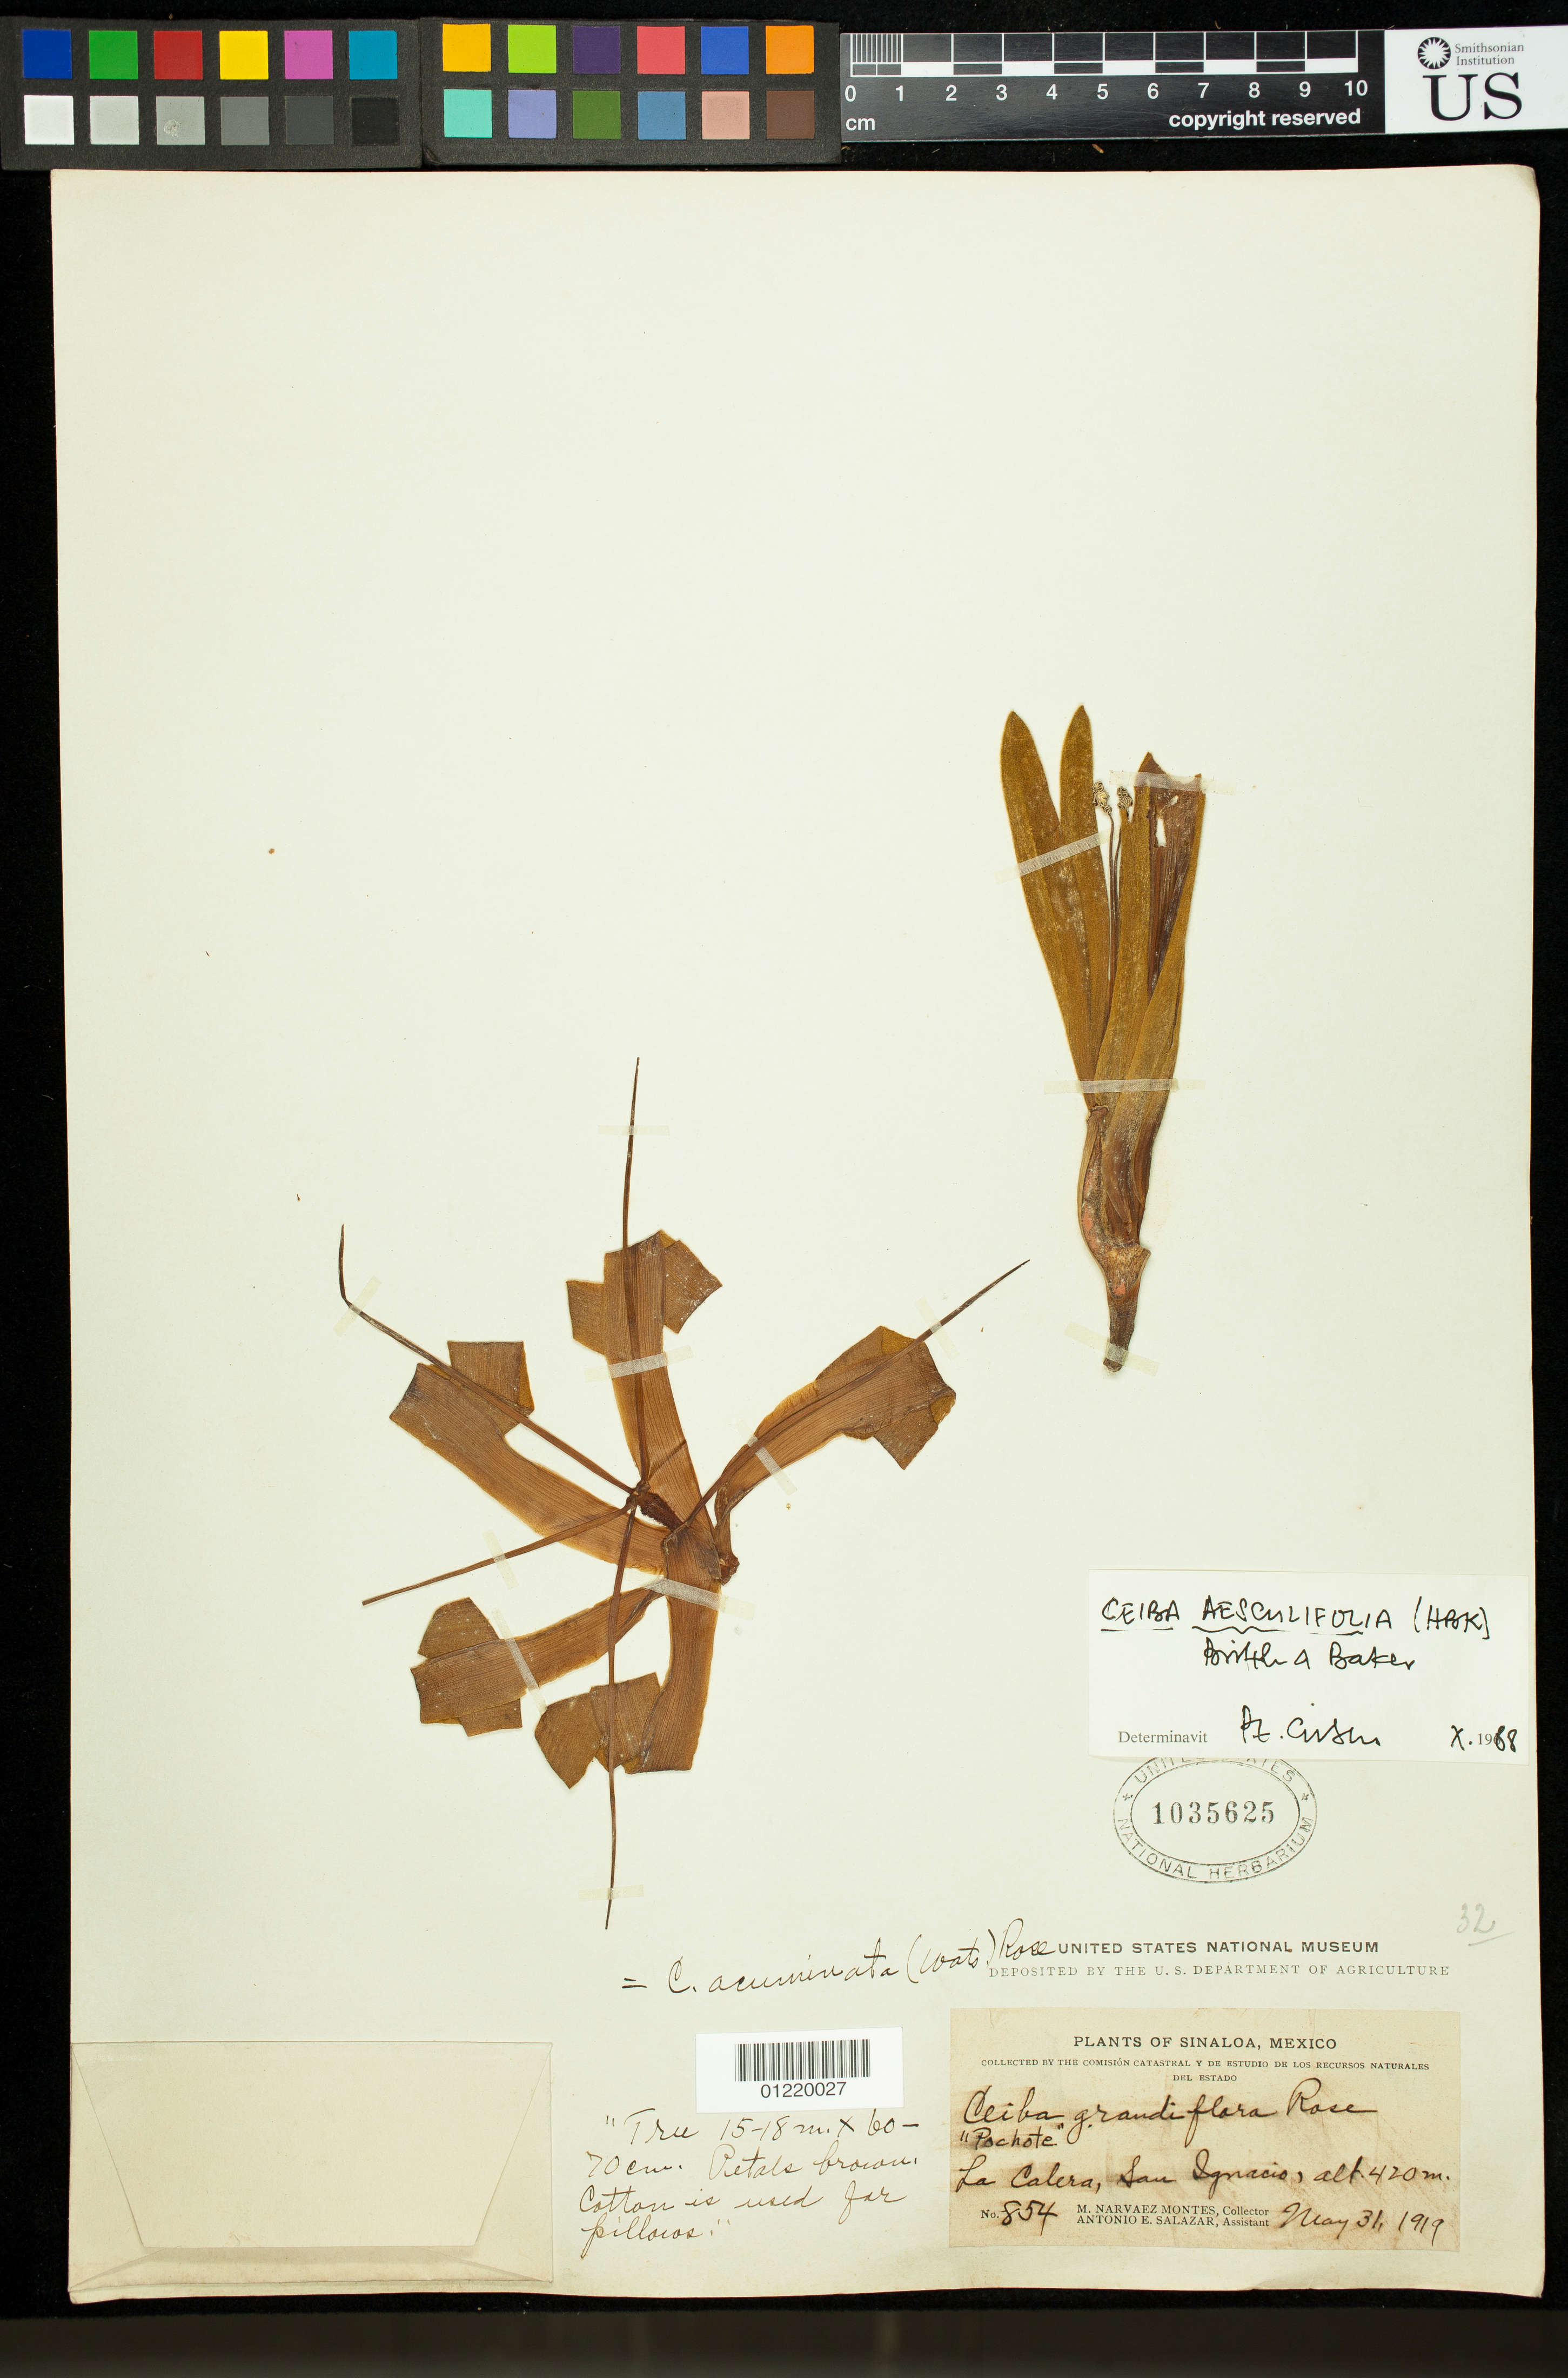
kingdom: Plantae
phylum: Tracheophyta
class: Magnoliopsida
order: Malvales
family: Malvaceae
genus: Ceiba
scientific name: Ceiba aesculifolia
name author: (Kunth) Britten & Baker f.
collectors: M. Navarez Montes & A. E. Salazar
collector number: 854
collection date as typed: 5/31/1919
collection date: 1919-05-31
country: Mexico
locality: La Calera, San Ignacio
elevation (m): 420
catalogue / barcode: US 1035625